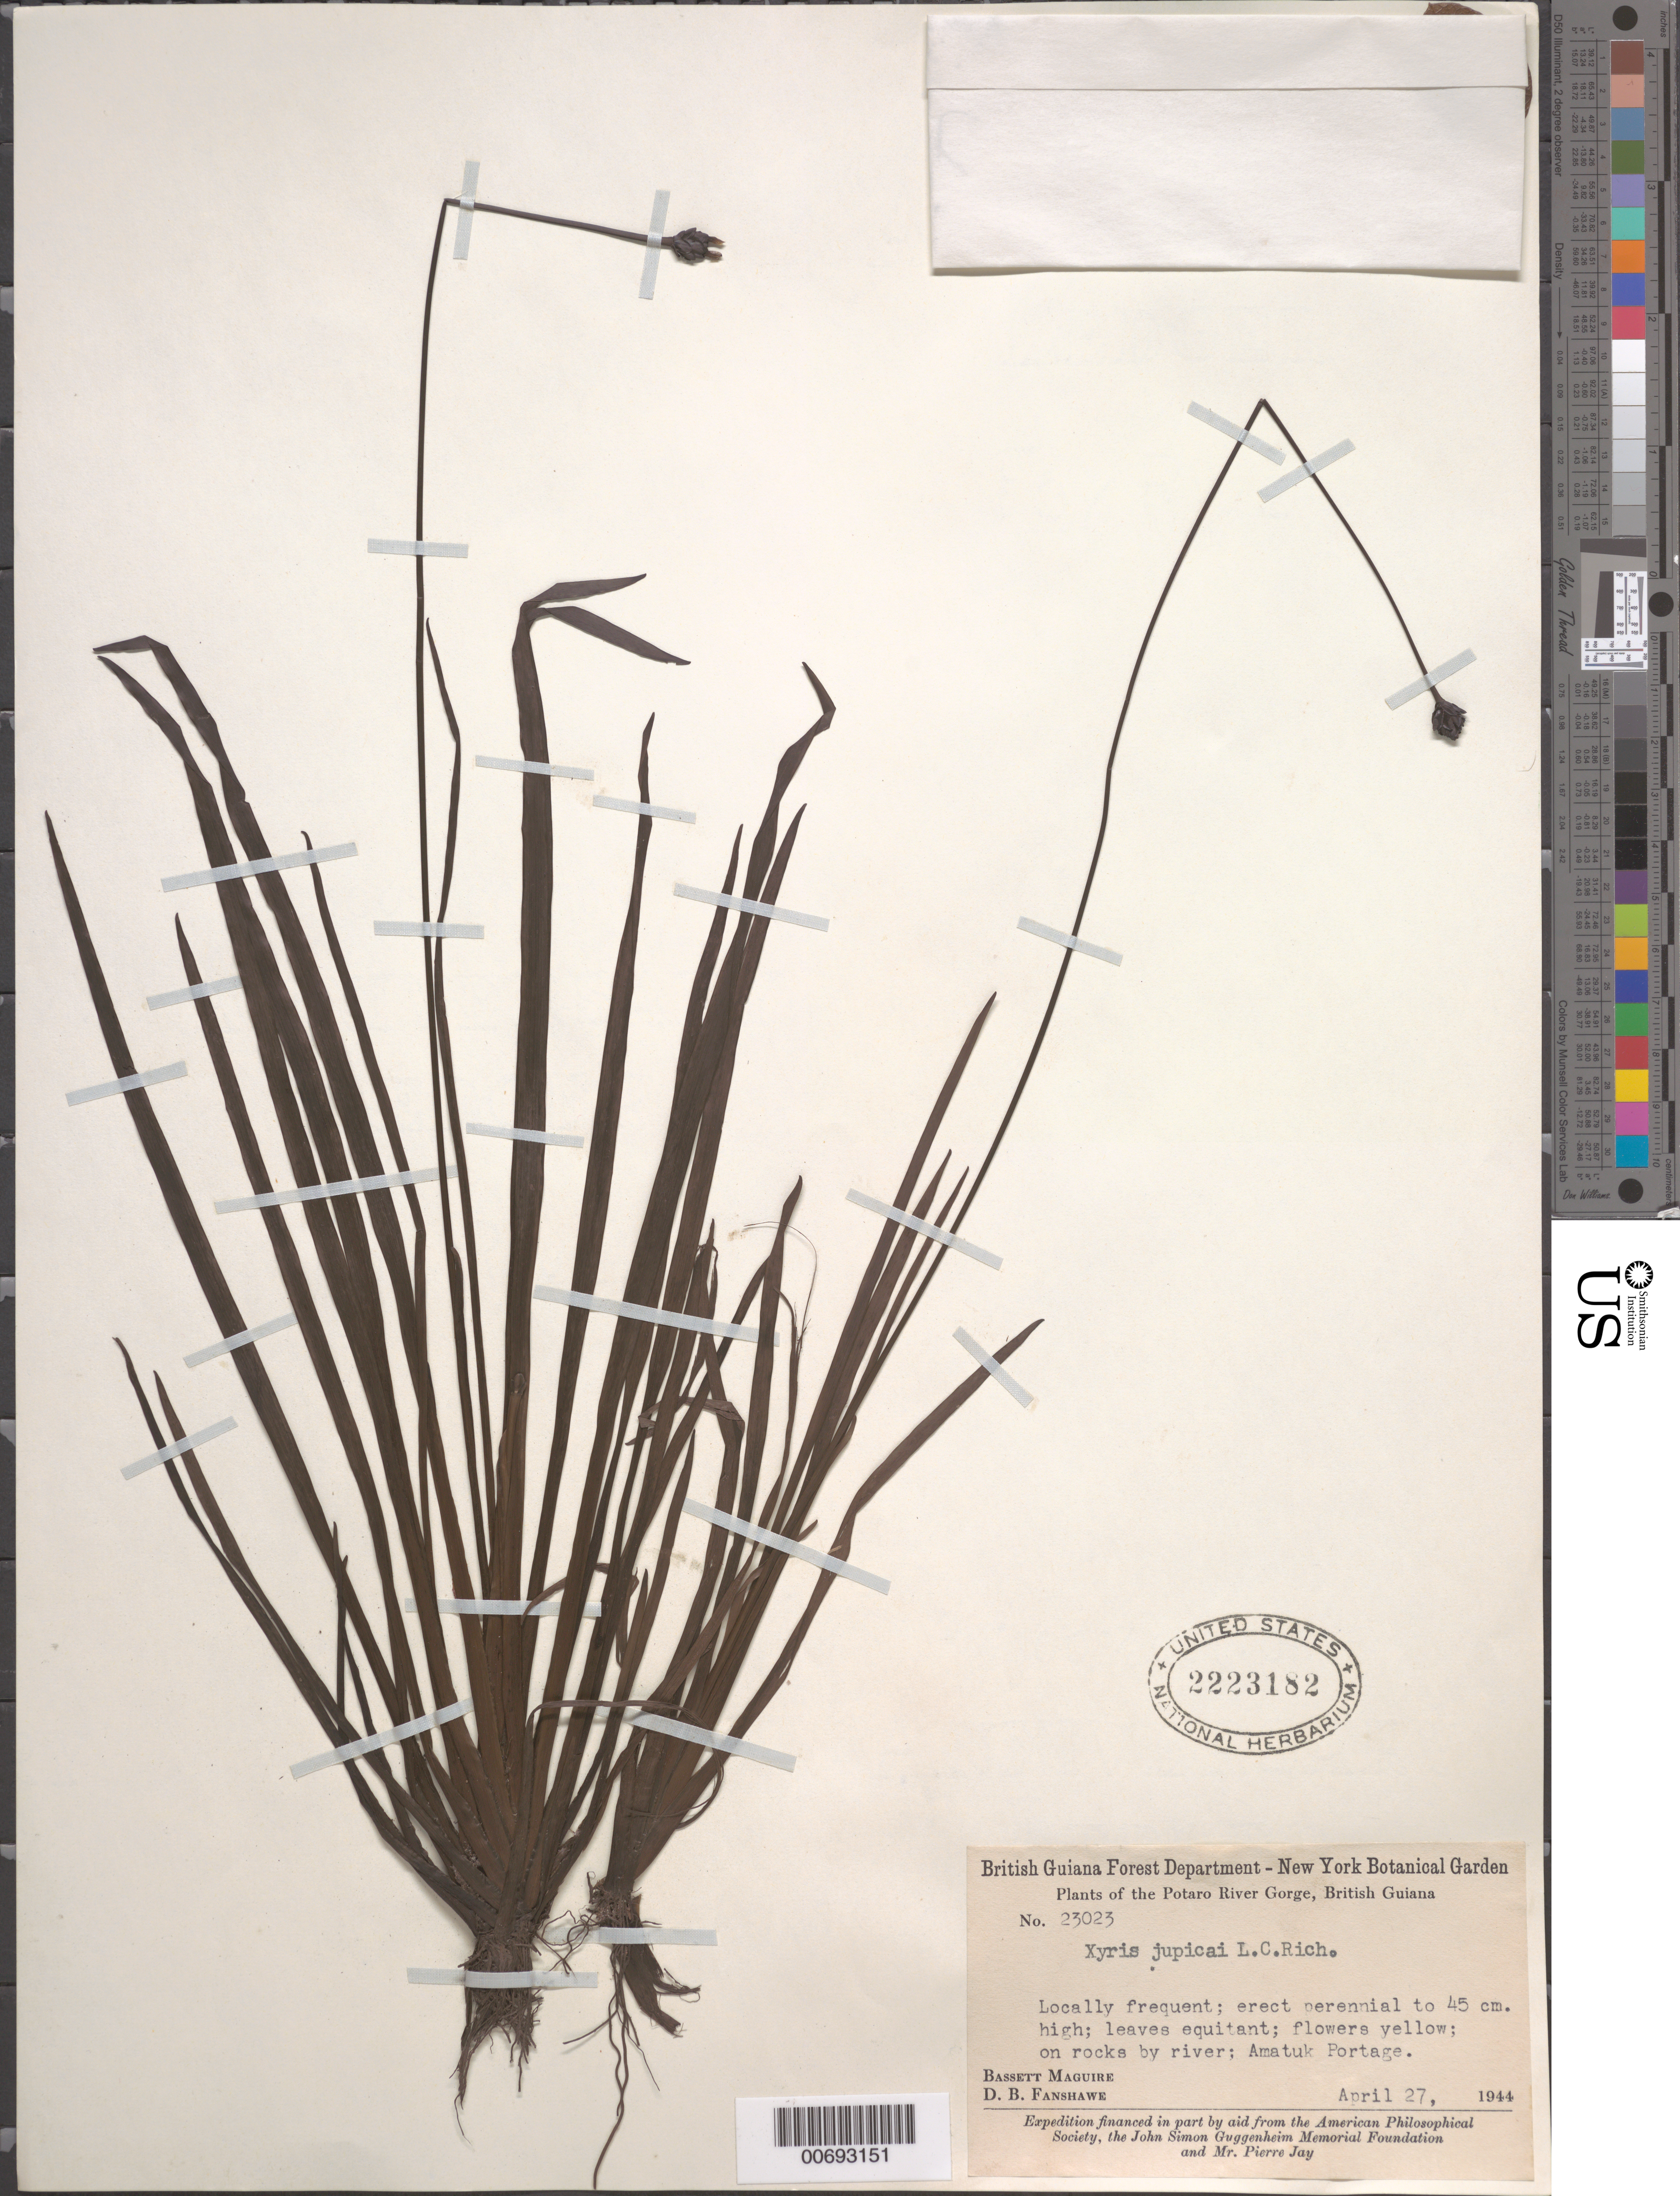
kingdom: Plantae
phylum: Tracheophyta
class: Liliopsida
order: Poales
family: Xyridaceae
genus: Xyris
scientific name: Xyris jupicai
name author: Rich.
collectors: B. Maguire & D. B. Fanshawe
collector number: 23023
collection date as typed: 27-Apr-44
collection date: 1944-04-27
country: Guyana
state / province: Potaro-Siparuni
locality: Amatuk Portage, Potaro River Gorge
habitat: On rocks by R.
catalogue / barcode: US 2223182